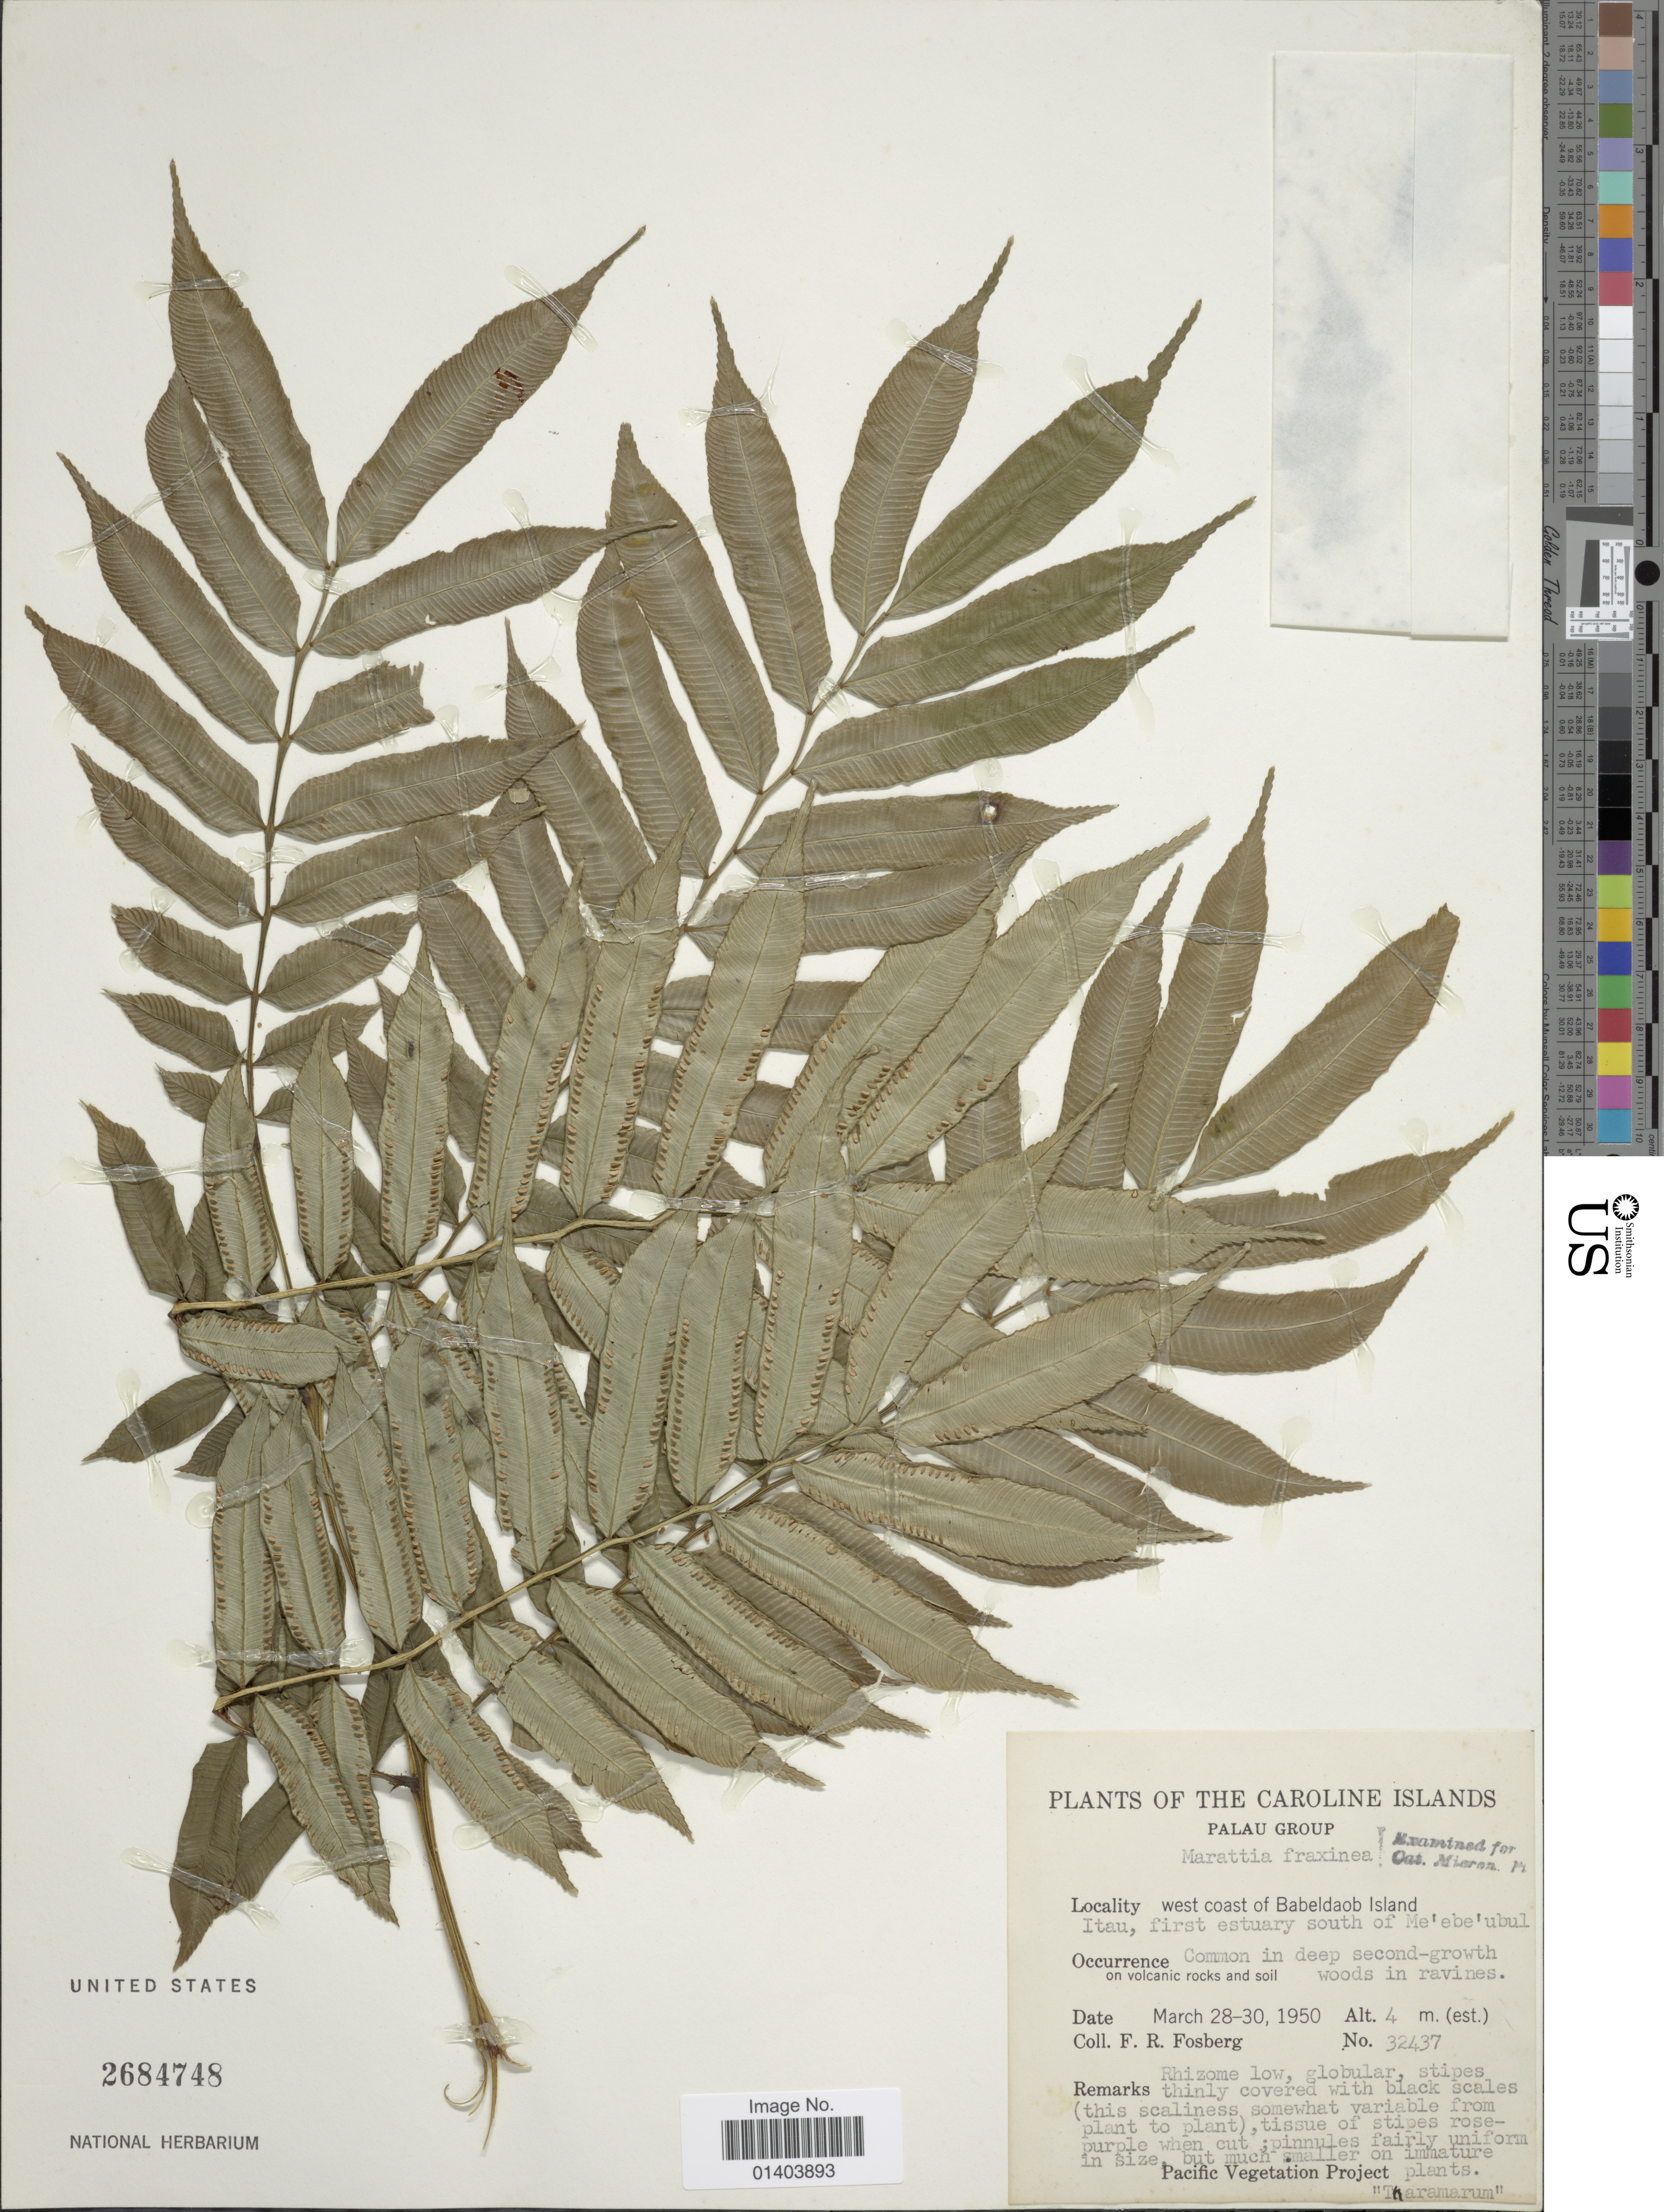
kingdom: Plantae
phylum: Tracheophyta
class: Polypodiopsida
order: Marattiales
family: Marattiaceae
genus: Ptisana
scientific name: Ptisana fraxinea var. fraxinea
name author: (Sm.) Murdock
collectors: F. R. Fosberg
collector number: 32437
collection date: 1950-03-28/1950-03-30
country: Palau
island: Babeldaob [Babelthuap]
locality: The Caroline Islands, Palau Group, west coast of Babeldaob Island Itau, first estuary south of me'ebe'ubul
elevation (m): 4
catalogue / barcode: US 2684748